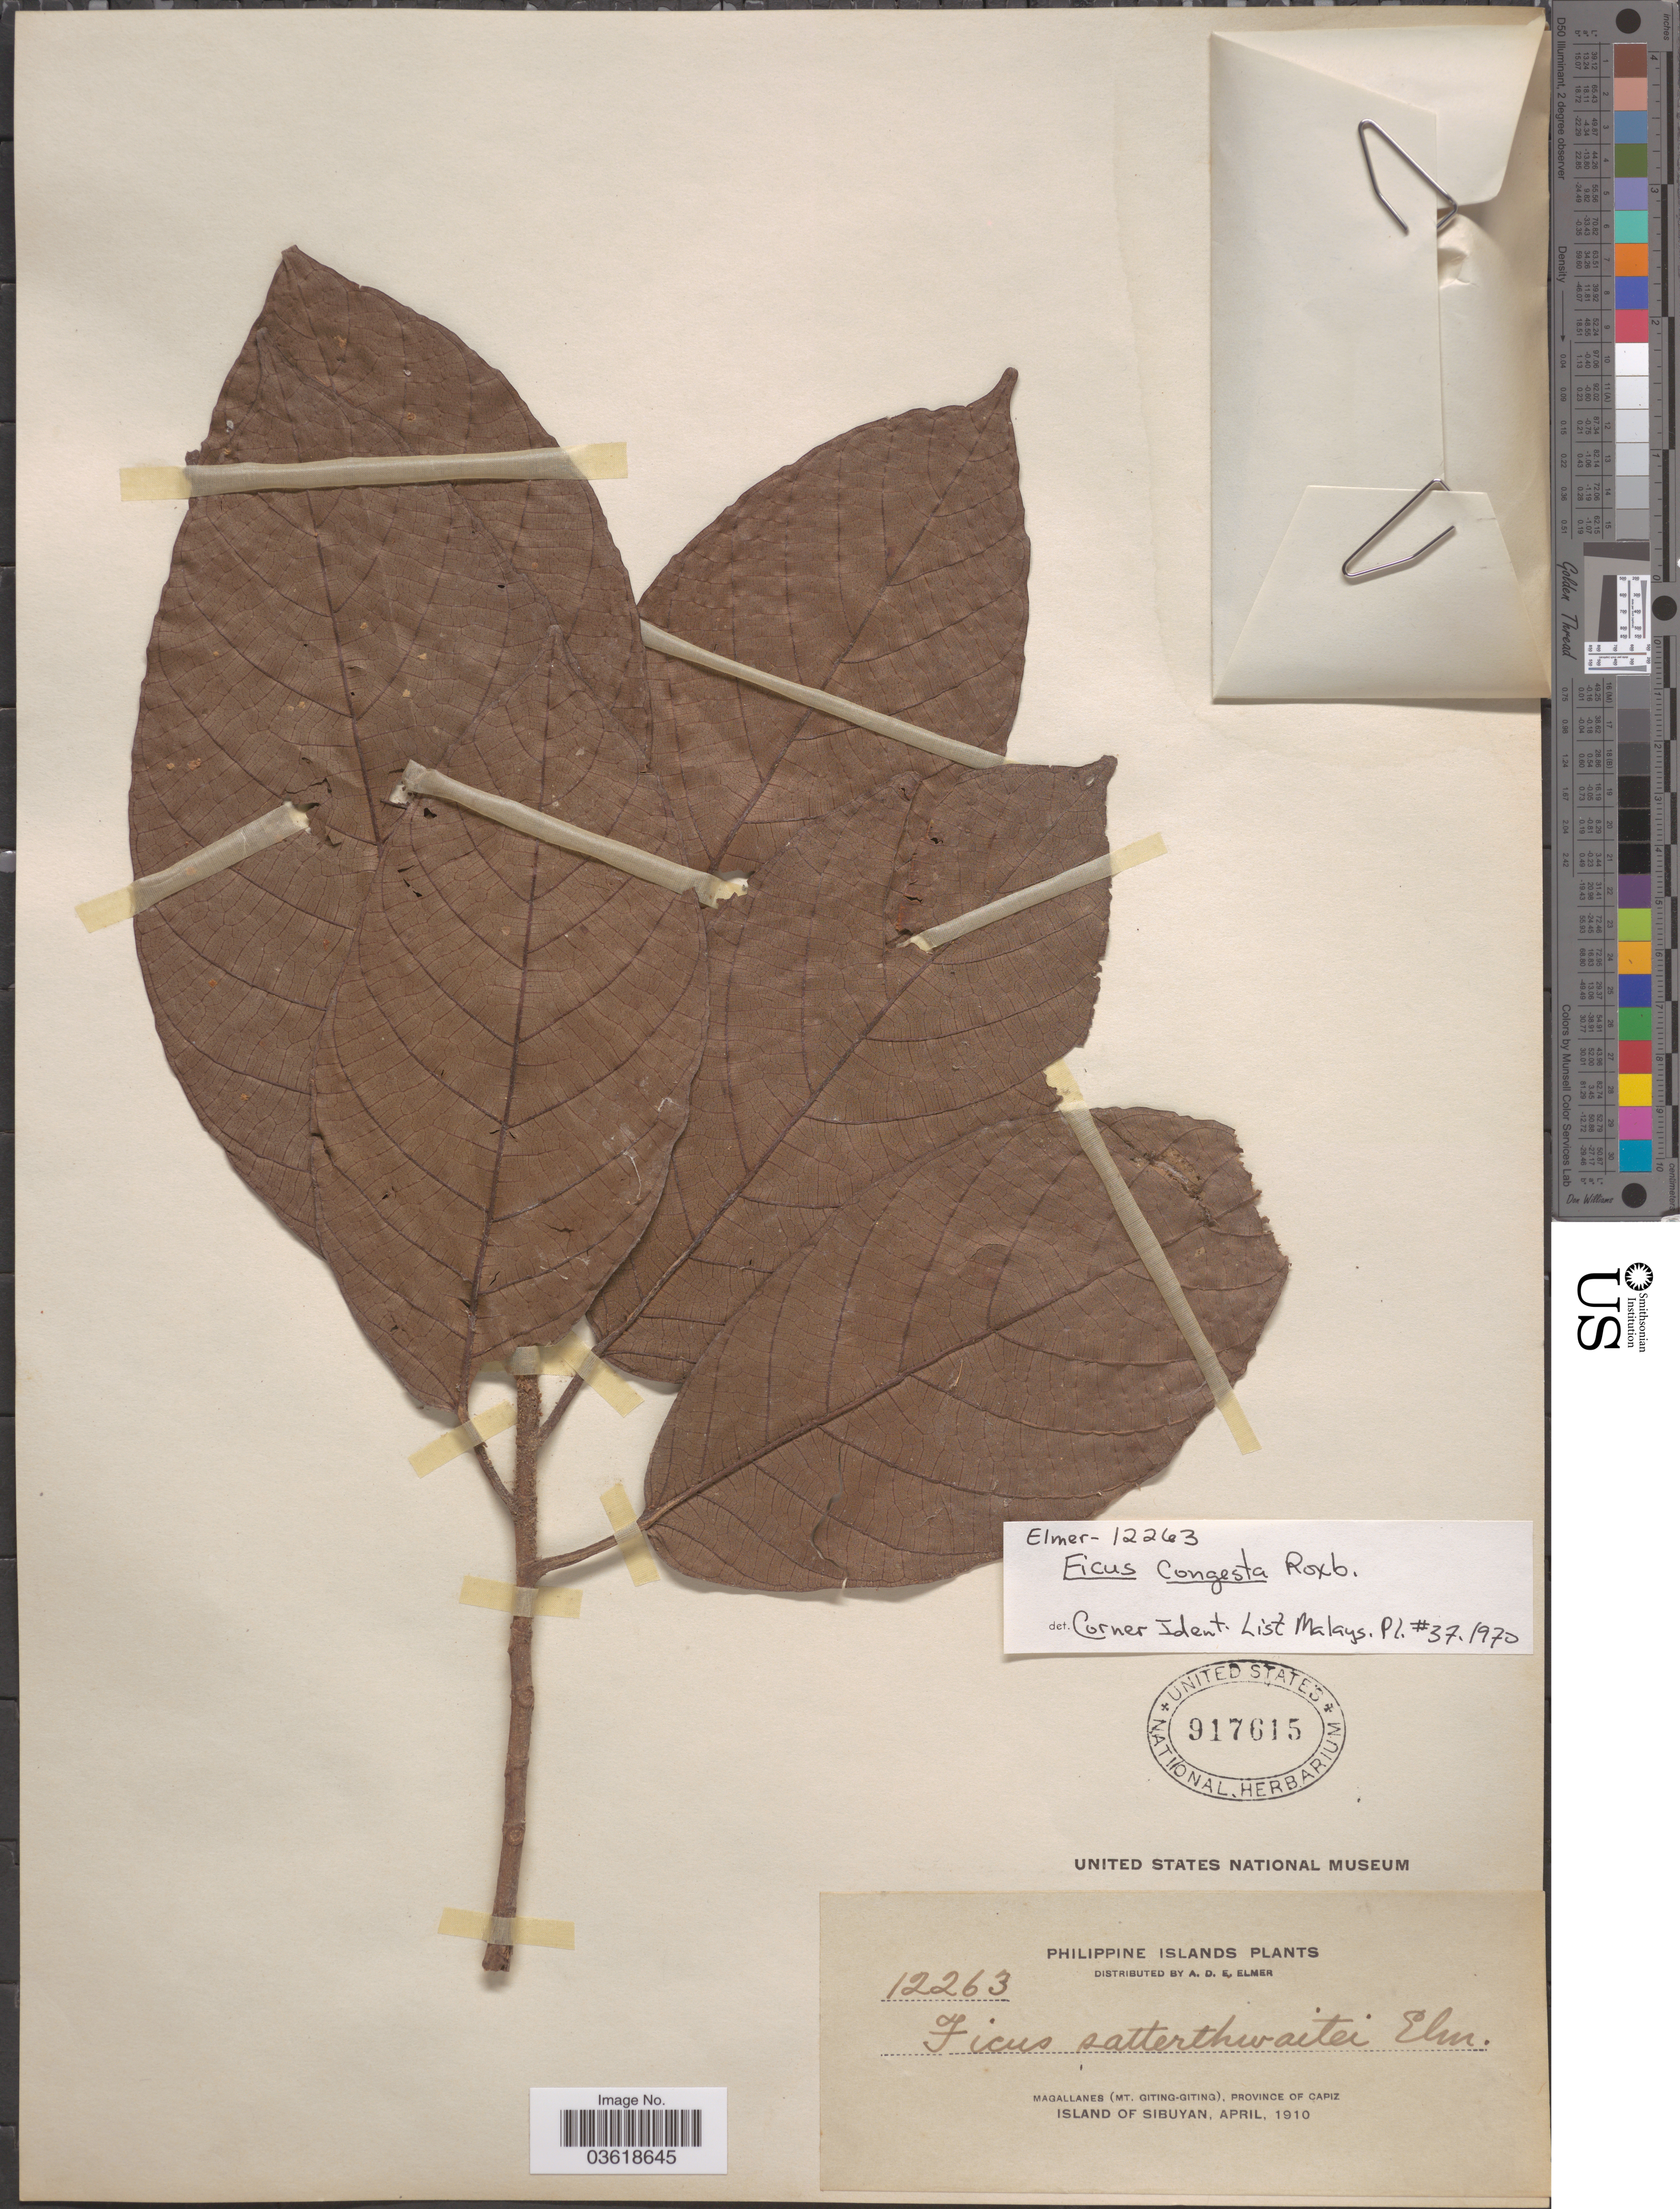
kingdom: Plantae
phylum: Tracheophyta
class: Magnoliopsida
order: Rosales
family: Moraceae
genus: Ficus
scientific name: Ficus congesta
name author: Roxb.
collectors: A. D. E. Elmer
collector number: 12263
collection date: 1910-04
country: Philippines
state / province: Western Visayas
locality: Philippine Islands. Magallanes (Mt. Giting-Giting), Province of Capiz. Island of Sibuyan.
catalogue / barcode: US 917615